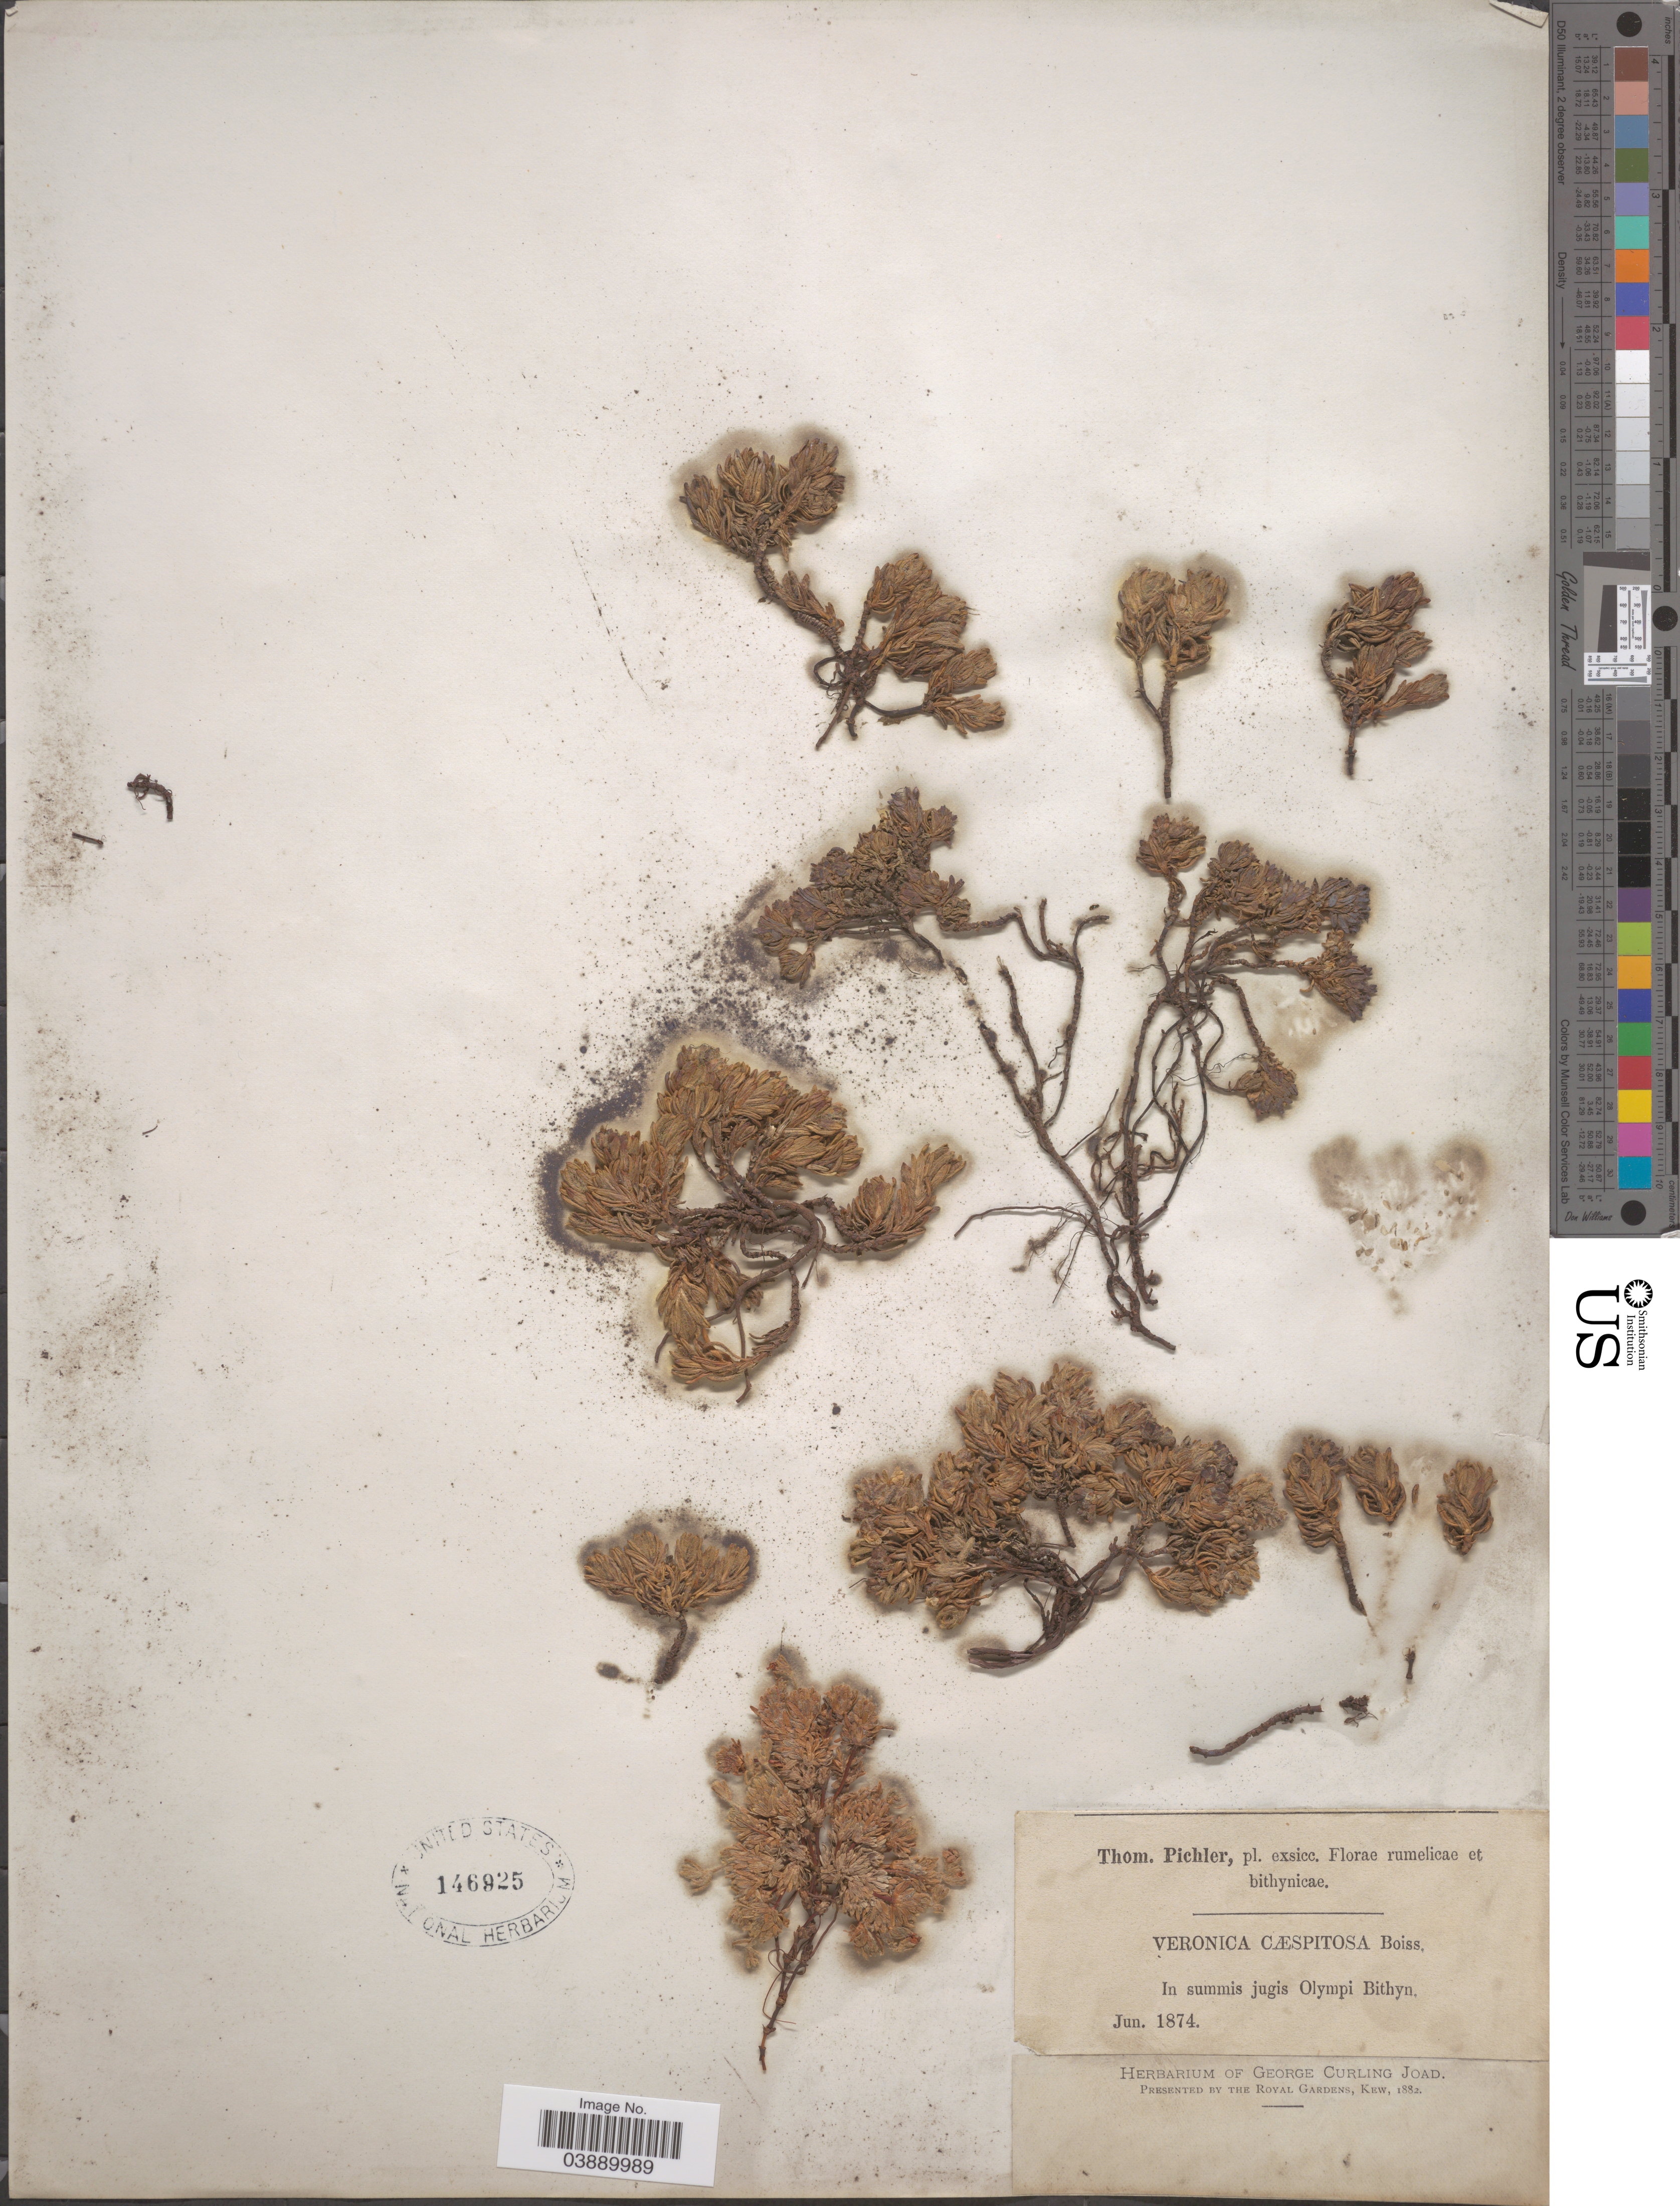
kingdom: Plantae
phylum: Tracheophyta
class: Magnoliopsida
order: Lamiales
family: Plantaginaceae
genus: Veronica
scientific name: Veronica caespitosa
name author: Boiss.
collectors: T. Pichler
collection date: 1874-06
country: Turkey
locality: In summis jugis Olympi Bithyn.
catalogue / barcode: US 146925